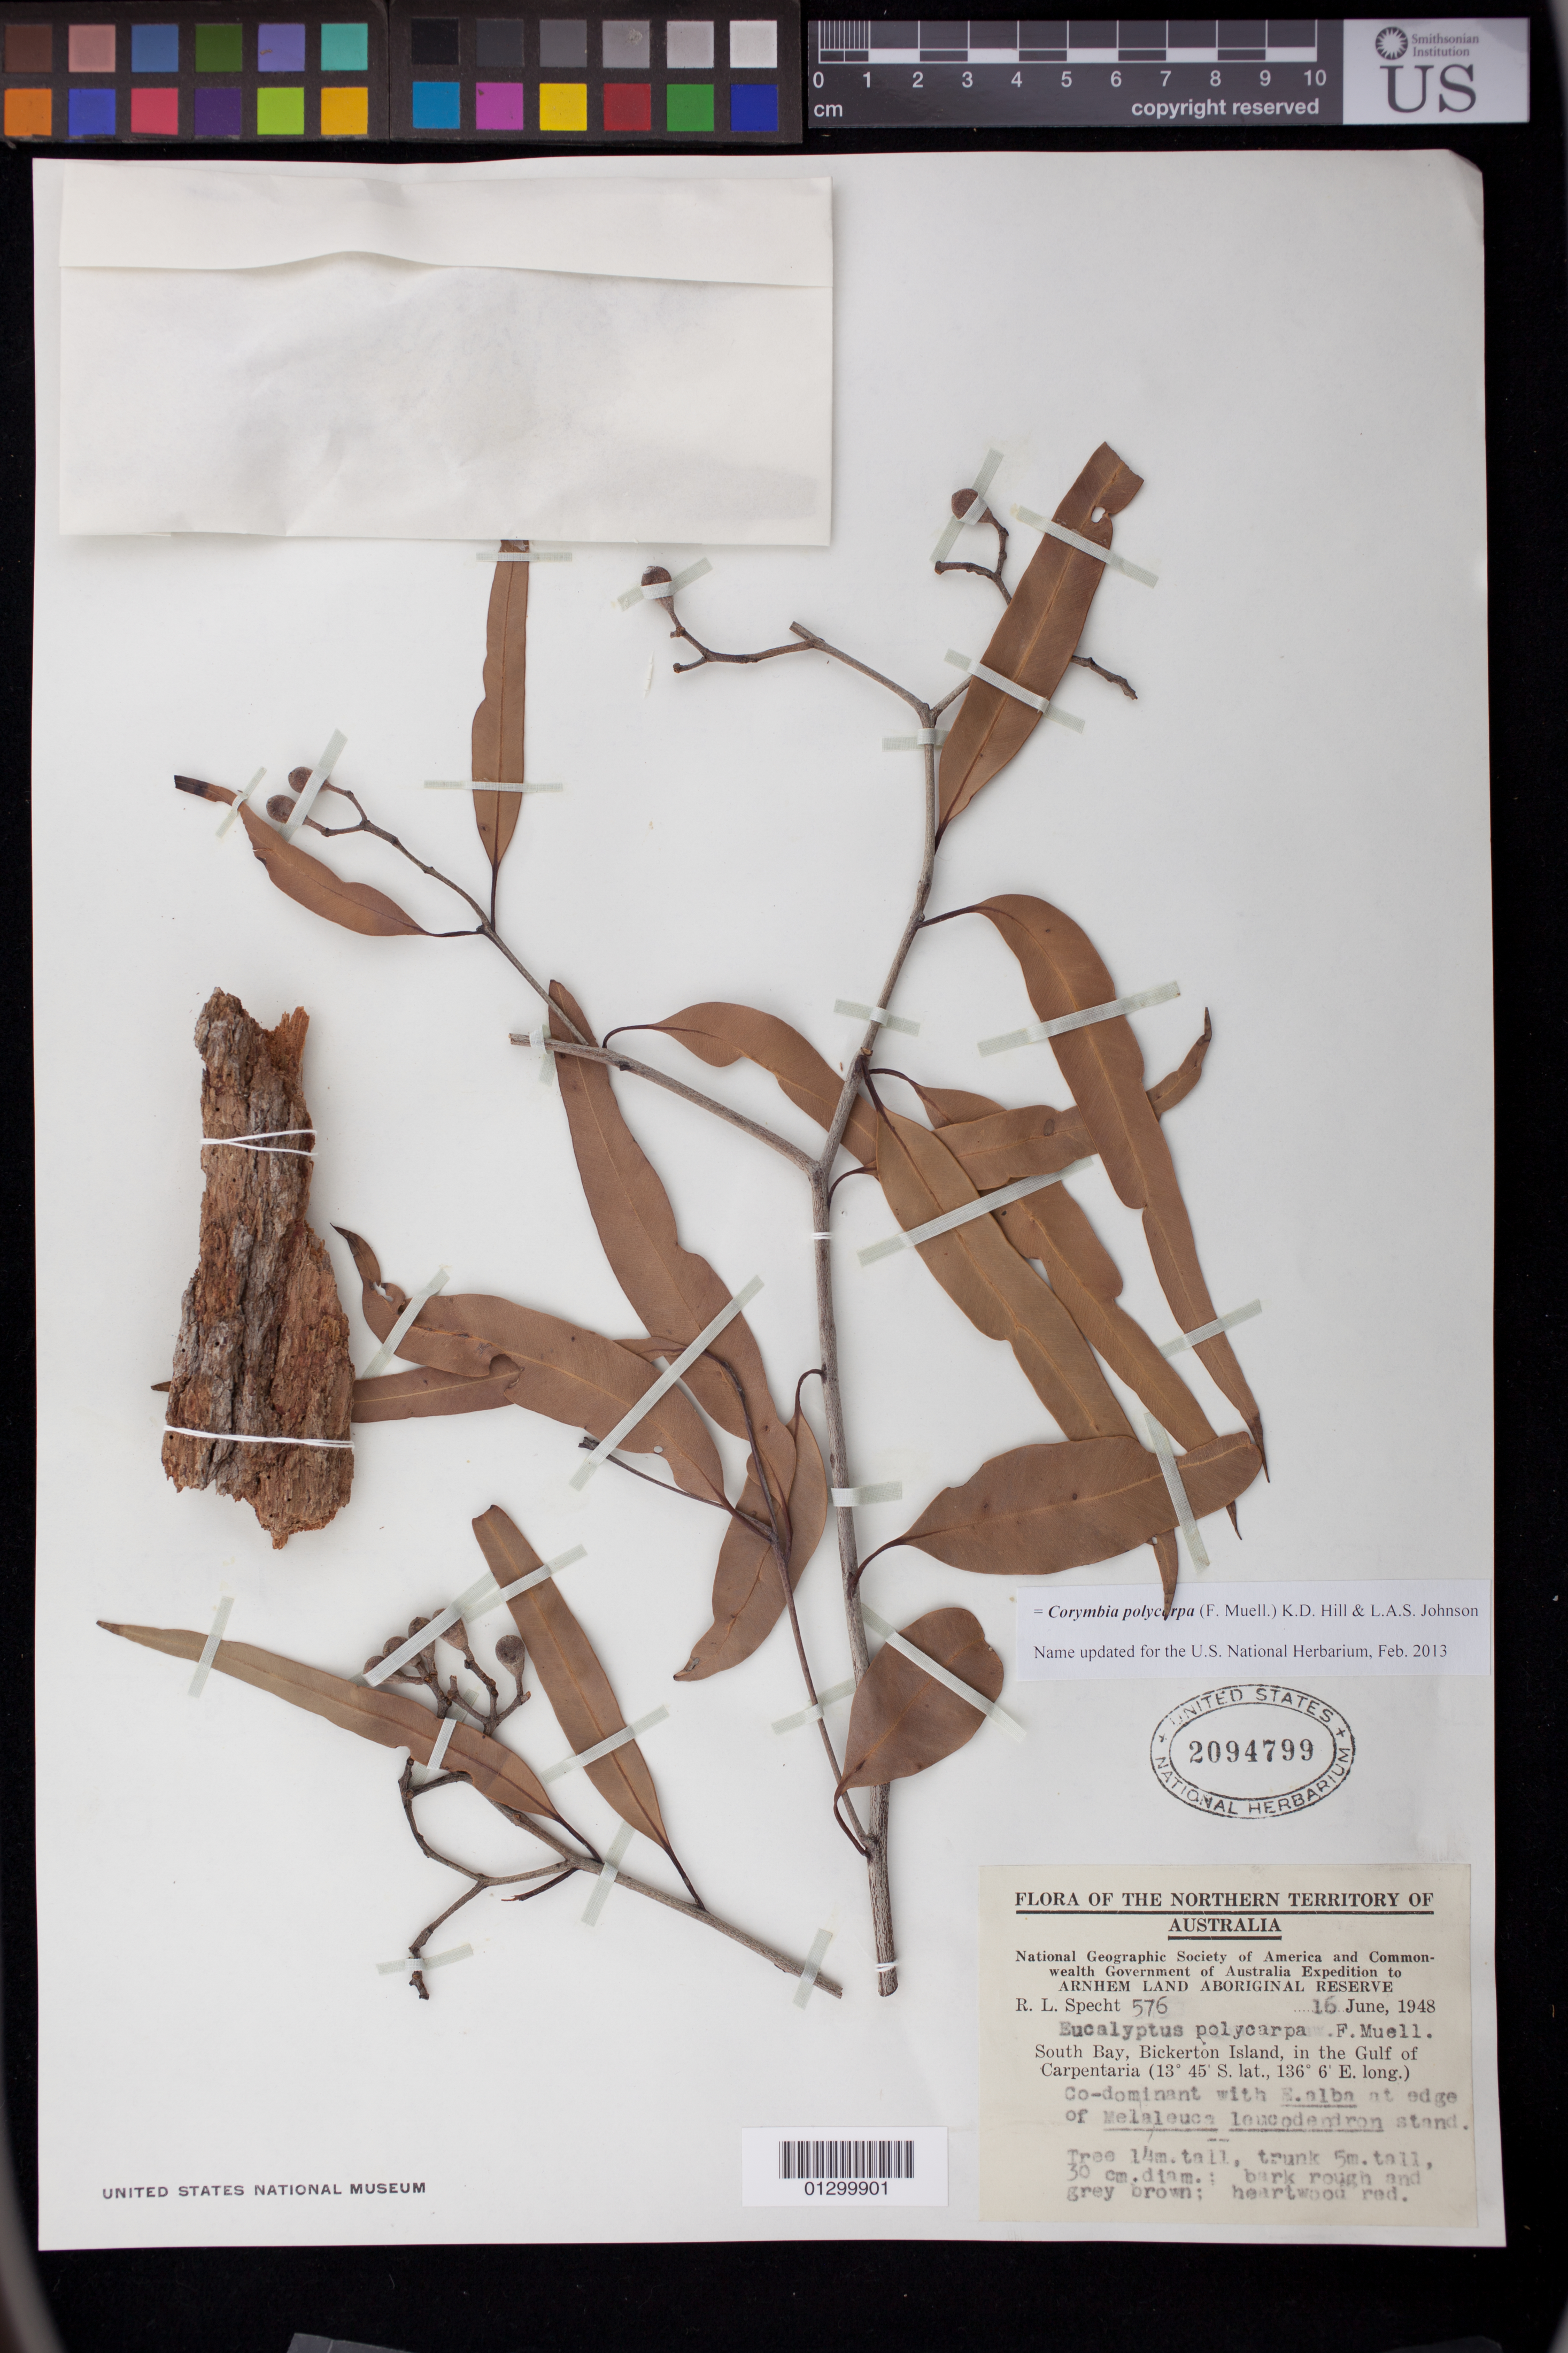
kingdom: Plantae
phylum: Tracheophyta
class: Magnoliopsida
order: Myrtales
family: Myrtaceae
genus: Corymbia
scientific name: Corymbia polycarpa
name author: (F. Muell.) K.D. Hill & L.A.S. Johnson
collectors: R. L. Specht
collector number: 576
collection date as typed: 16 Jun 1948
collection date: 1948-06-16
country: Australia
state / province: Northern Territory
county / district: East Arnhem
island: Bickerton Island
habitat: Co-dominant with E. alba at edge of Melaleuca leucodendron stand.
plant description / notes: Tree 14 m. tall, trunk 5 m. tall, 30 cm. diam.; bark rough and grey brown; heartwood red.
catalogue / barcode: US 2094799